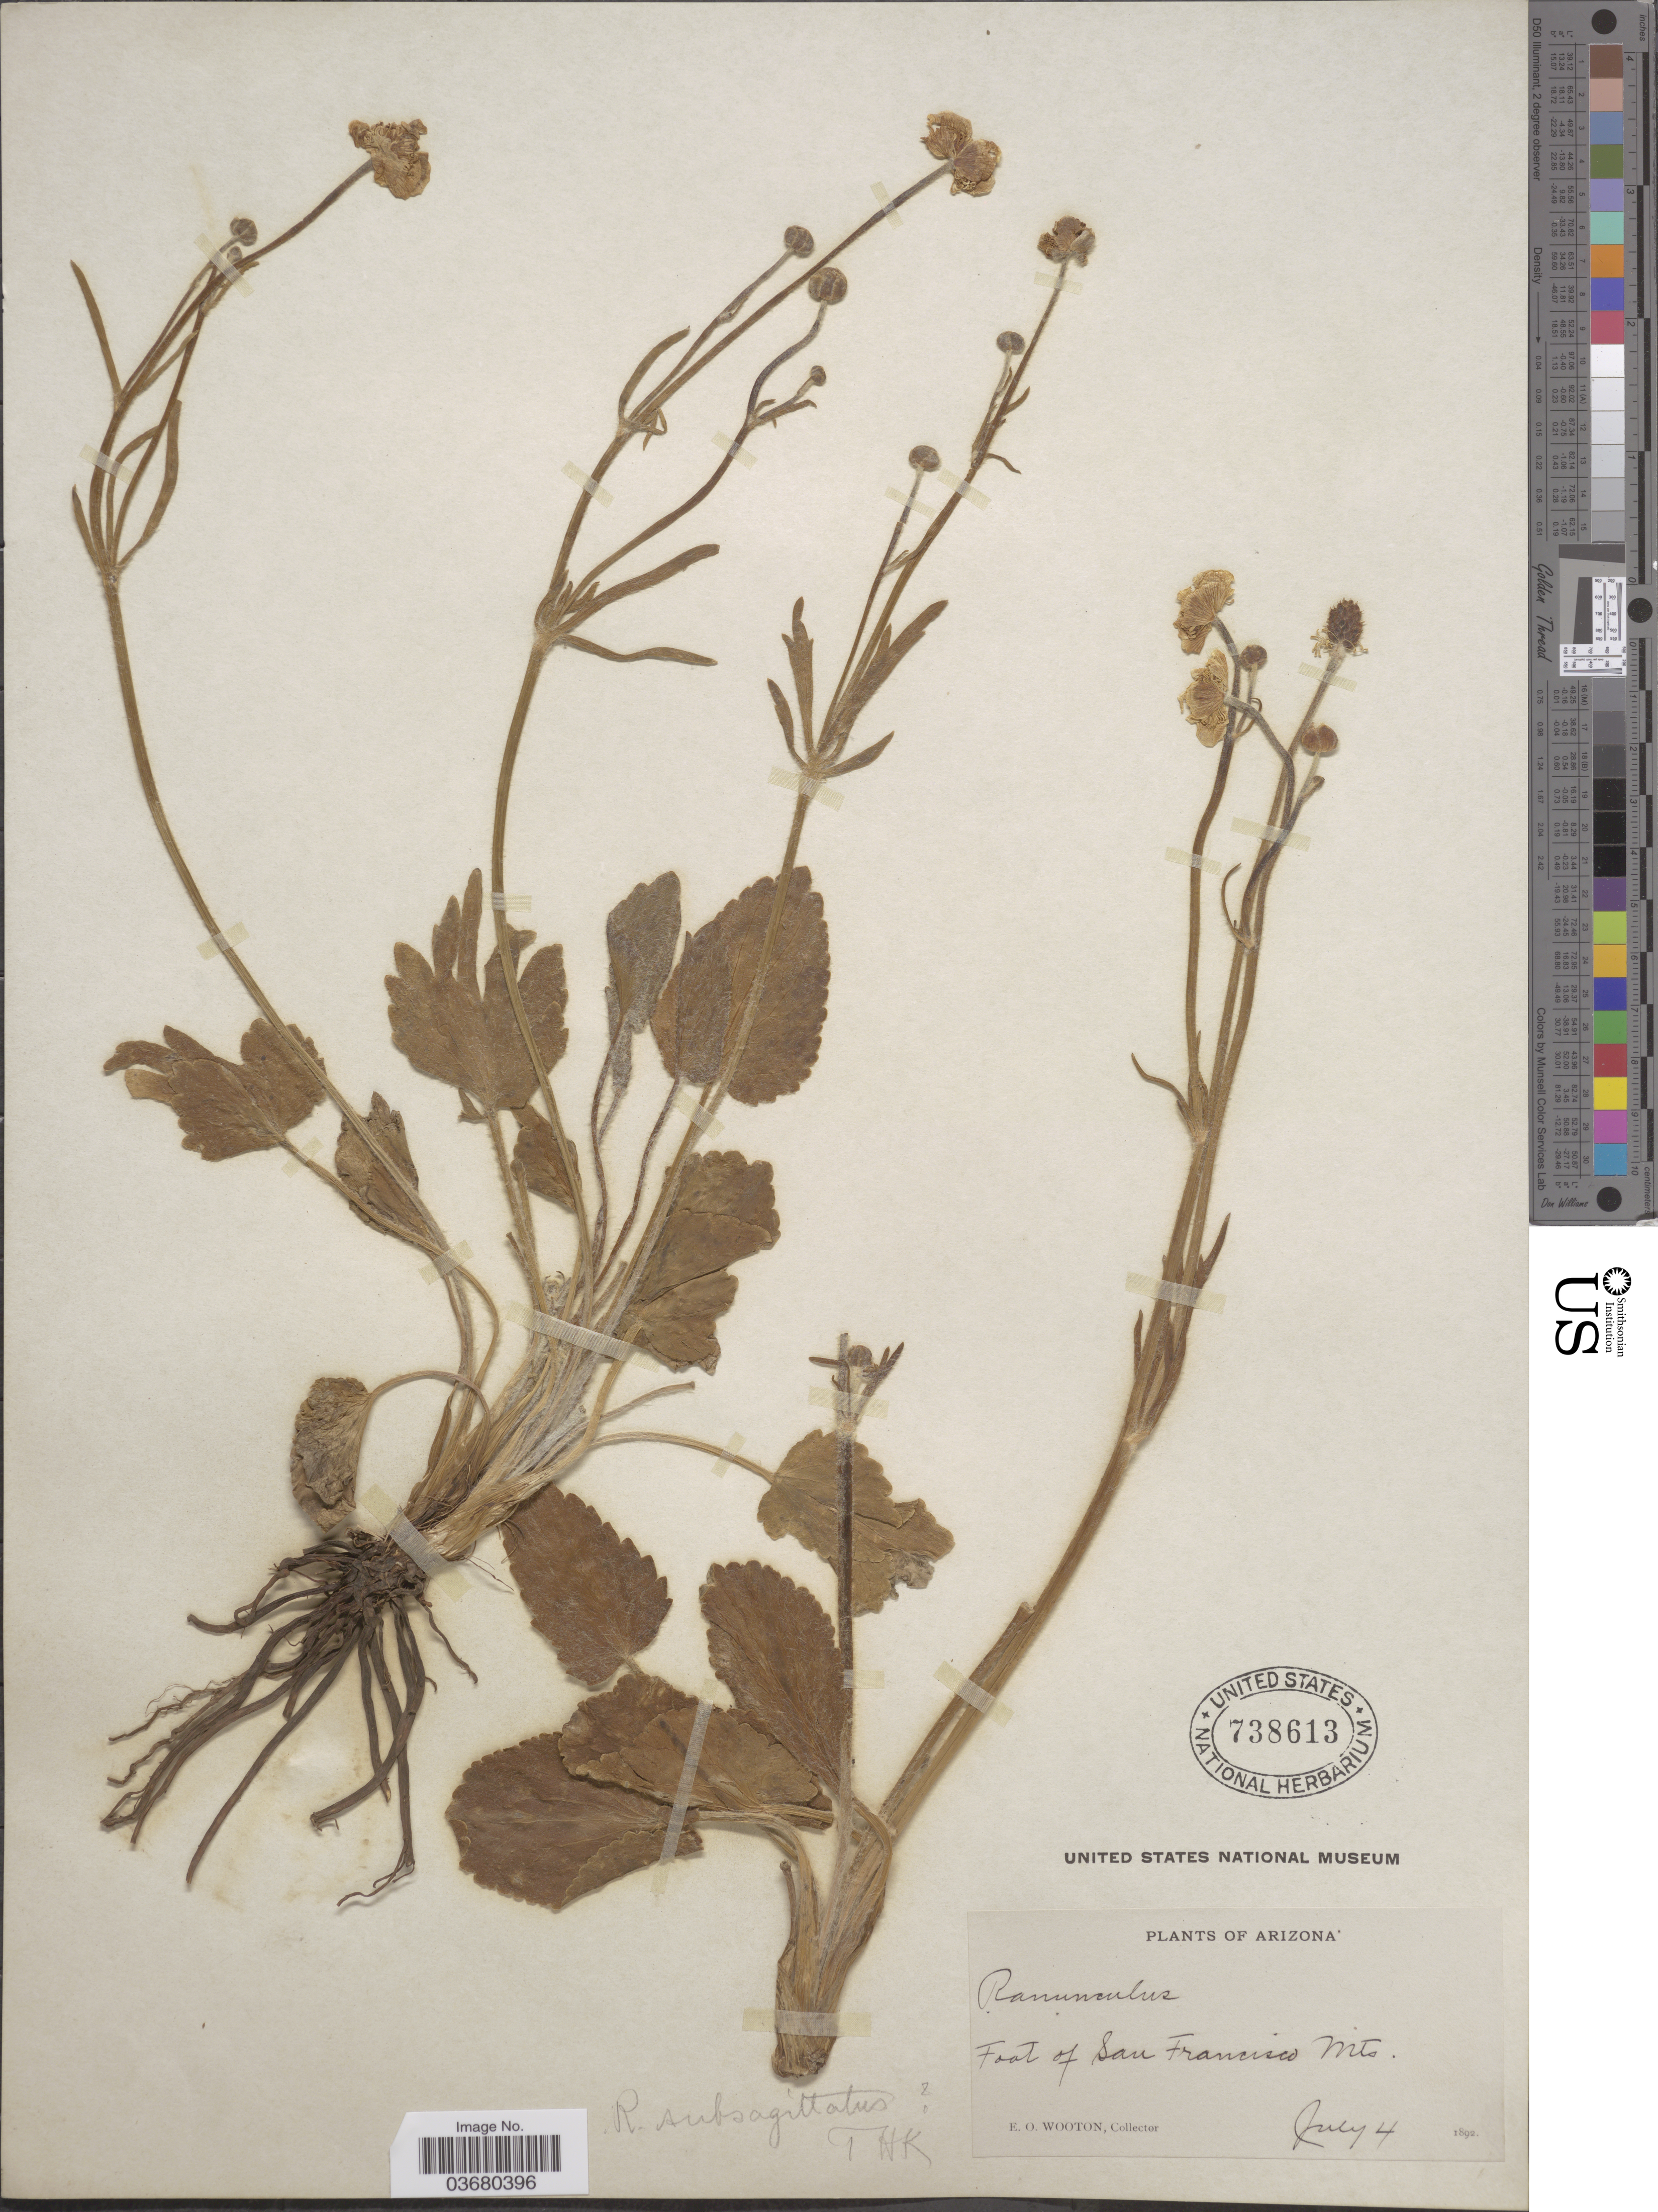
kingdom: Plantae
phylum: Tracheophyta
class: Magnoliopsida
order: Ranunculales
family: Ranunculaceae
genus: Ranunculus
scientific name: Ranunculus cardiophyllus var. subsagittatus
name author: (A. Gray) L.D. Benson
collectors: E. O. Wooton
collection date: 1892-07-04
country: United States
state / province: Arizona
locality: Foot of San Francisco Mts.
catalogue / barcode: US 738613